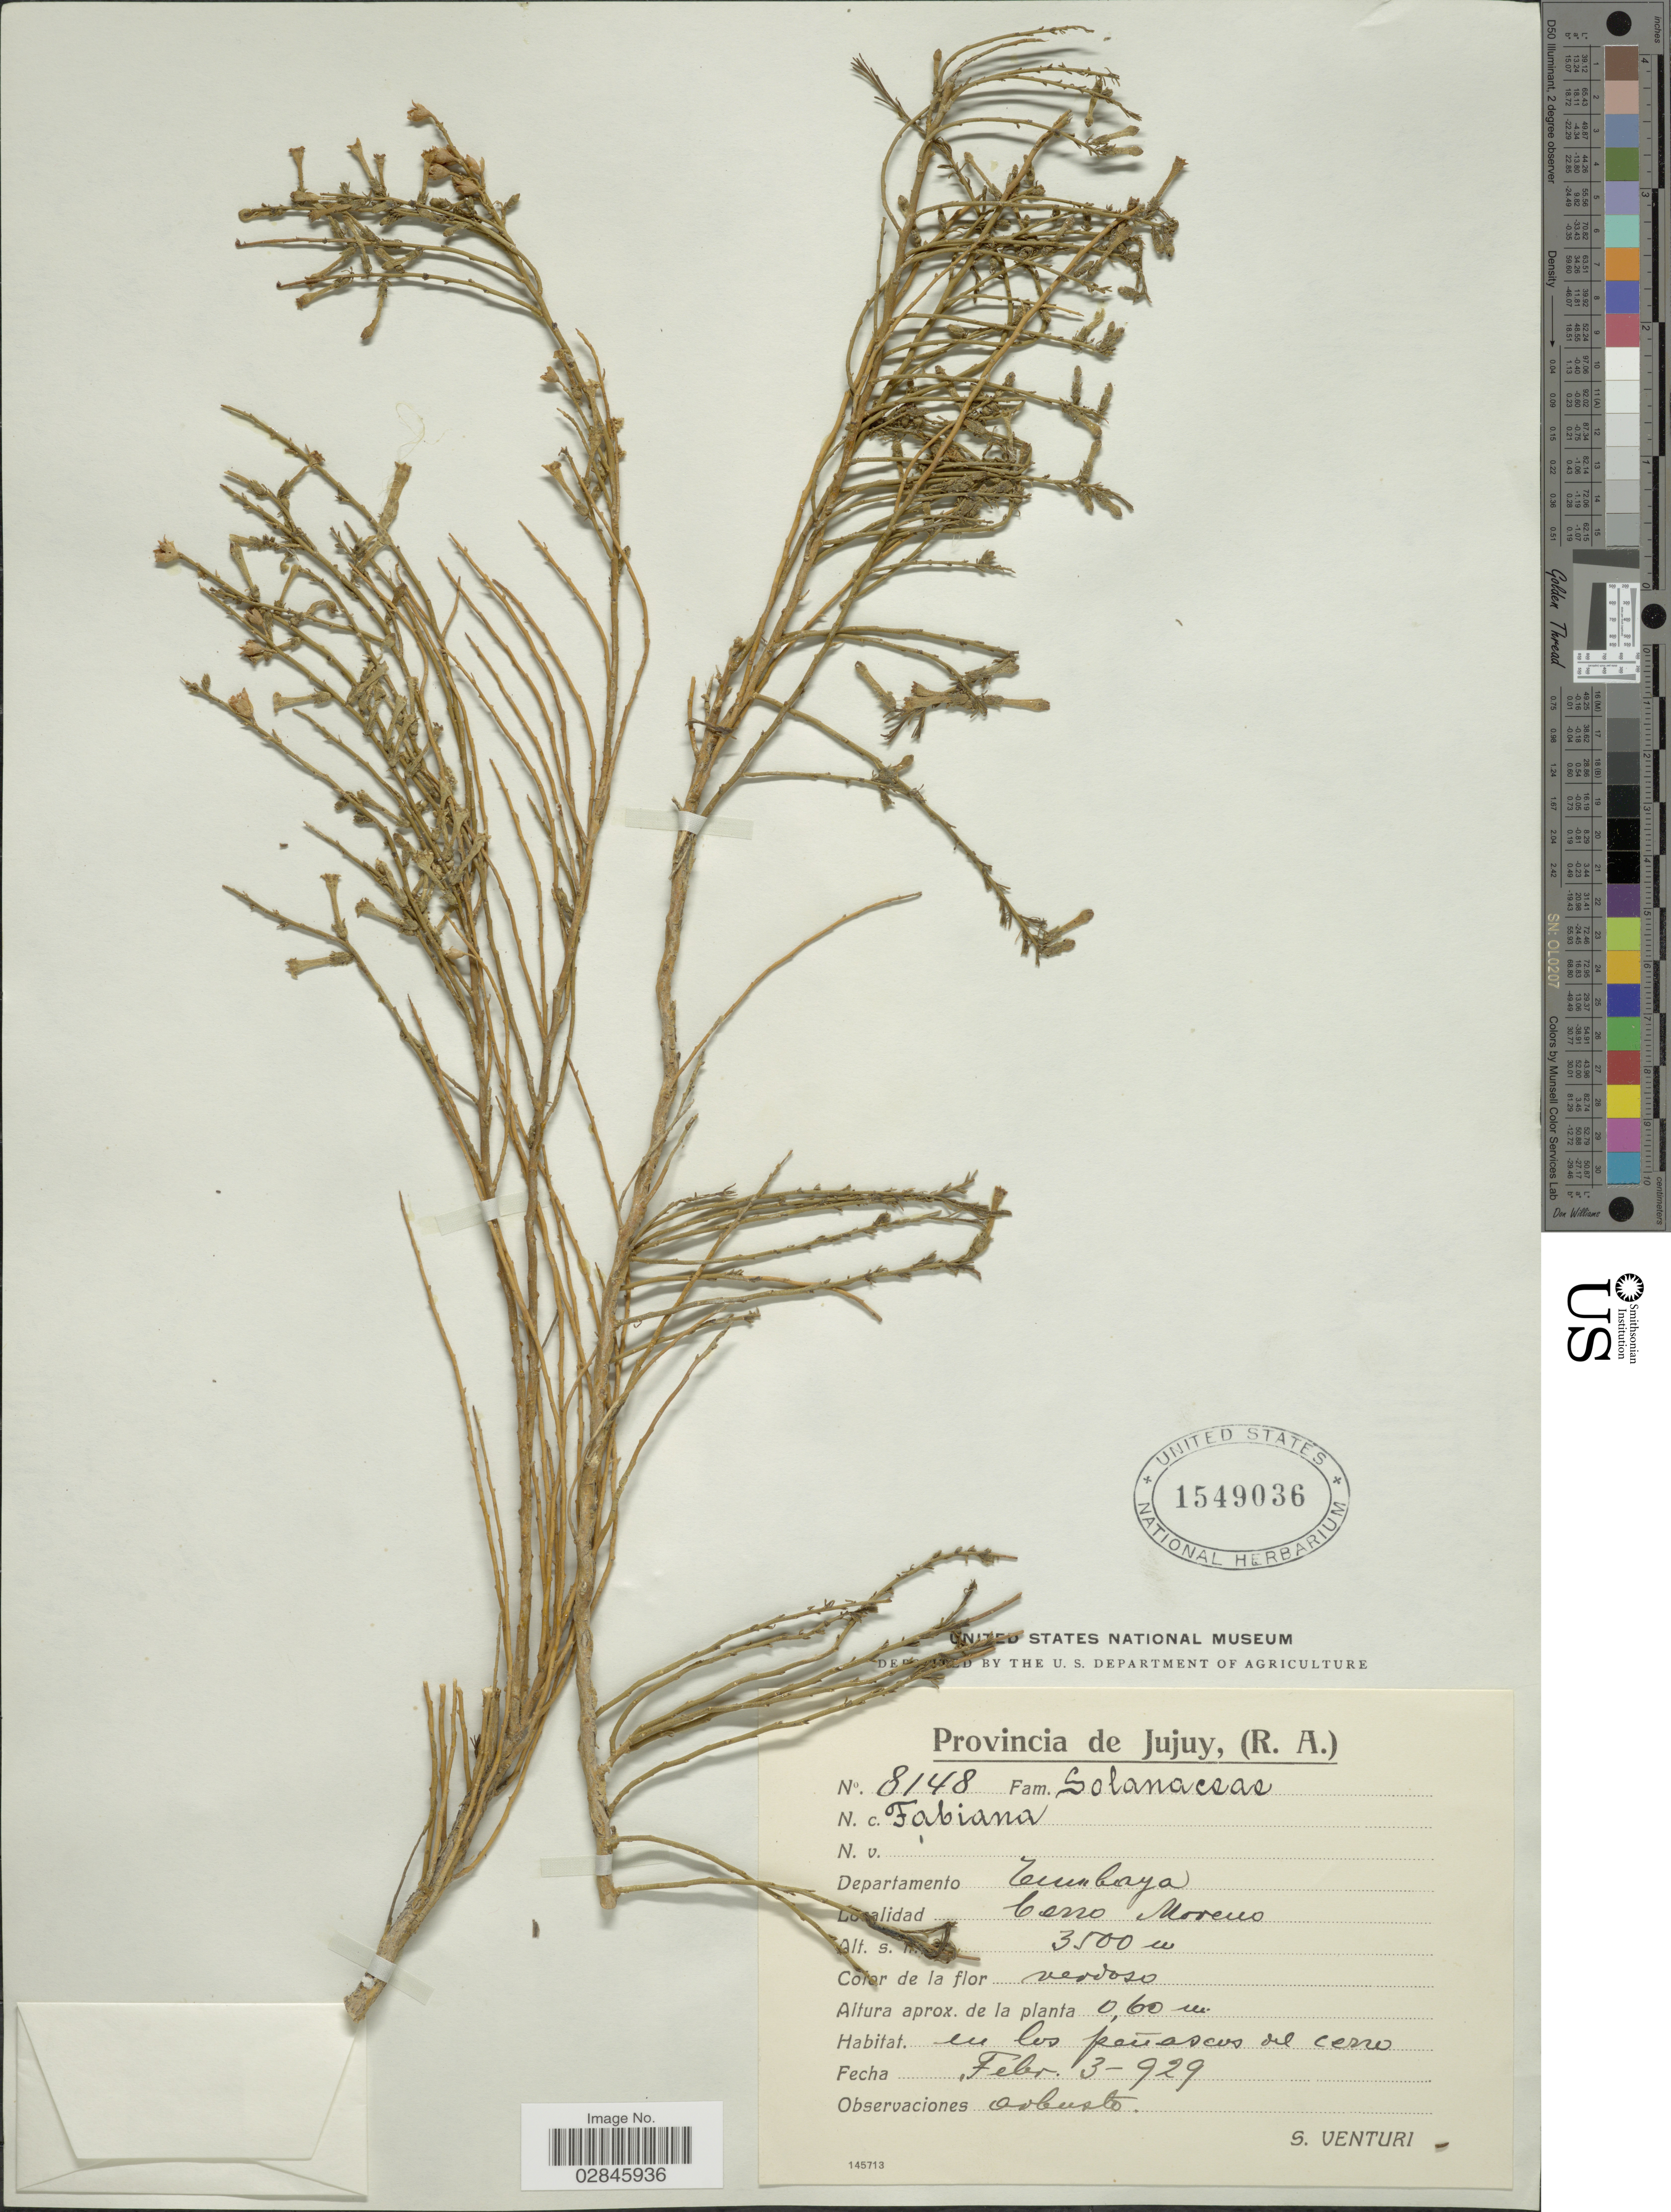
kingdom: Plantae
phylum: Tracheophyta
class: Magnoliopsida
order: Solanales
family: Solanaceae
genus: Fabiana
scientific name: Fabiana sp.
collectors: S. Venturi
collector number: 8148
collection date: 1929-02-03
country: Argentina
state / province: Jujuy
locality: (R.A.), Departamento Tumbaya. Cerro Moreno.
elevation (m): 3500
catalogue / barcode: US 1549036